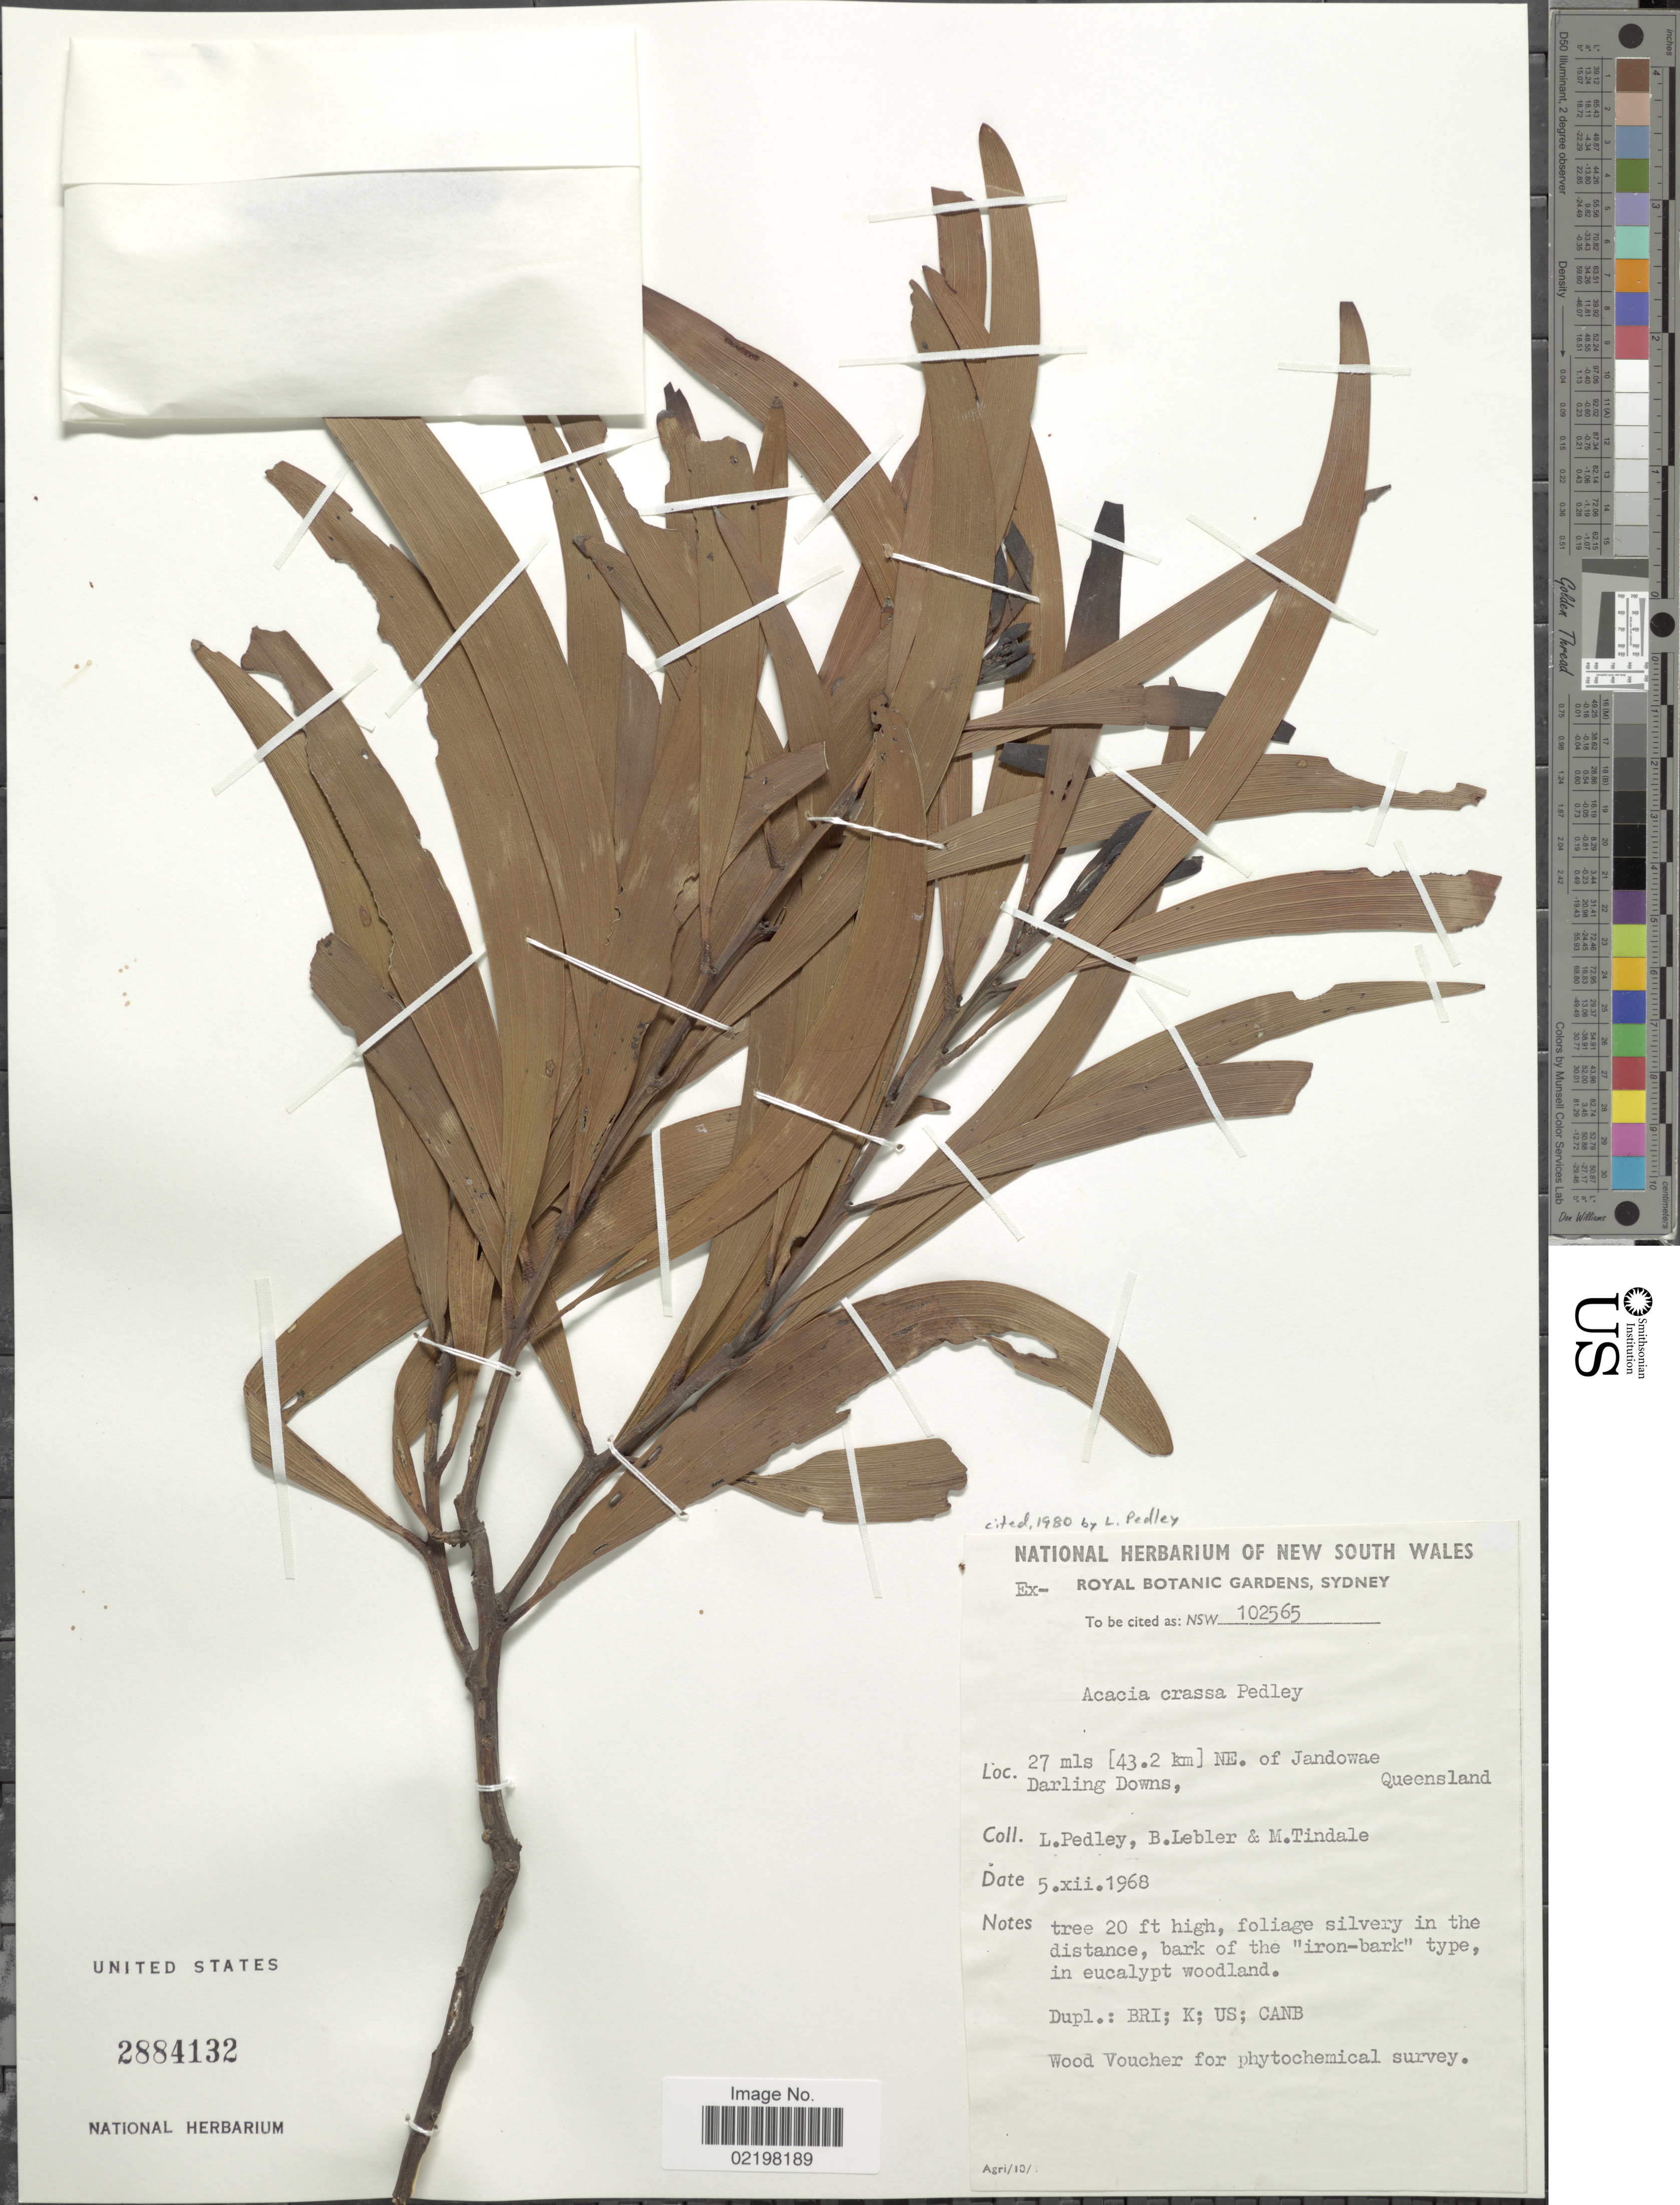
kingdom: Plantae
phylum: Tracheophyta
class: Magnoliopsida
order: Fabales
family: Fabaceae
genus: Acacia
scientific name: Acacia crassa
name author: Pedley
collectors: L. Pedley, B. Lebler & M. D. Tindale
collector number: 102565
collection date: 1968-12-05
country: Australia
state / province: Queensland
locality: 27 mls (43.2 km) NE. Jandowae, Darling Downs, Queensland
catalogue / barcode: US 2884132